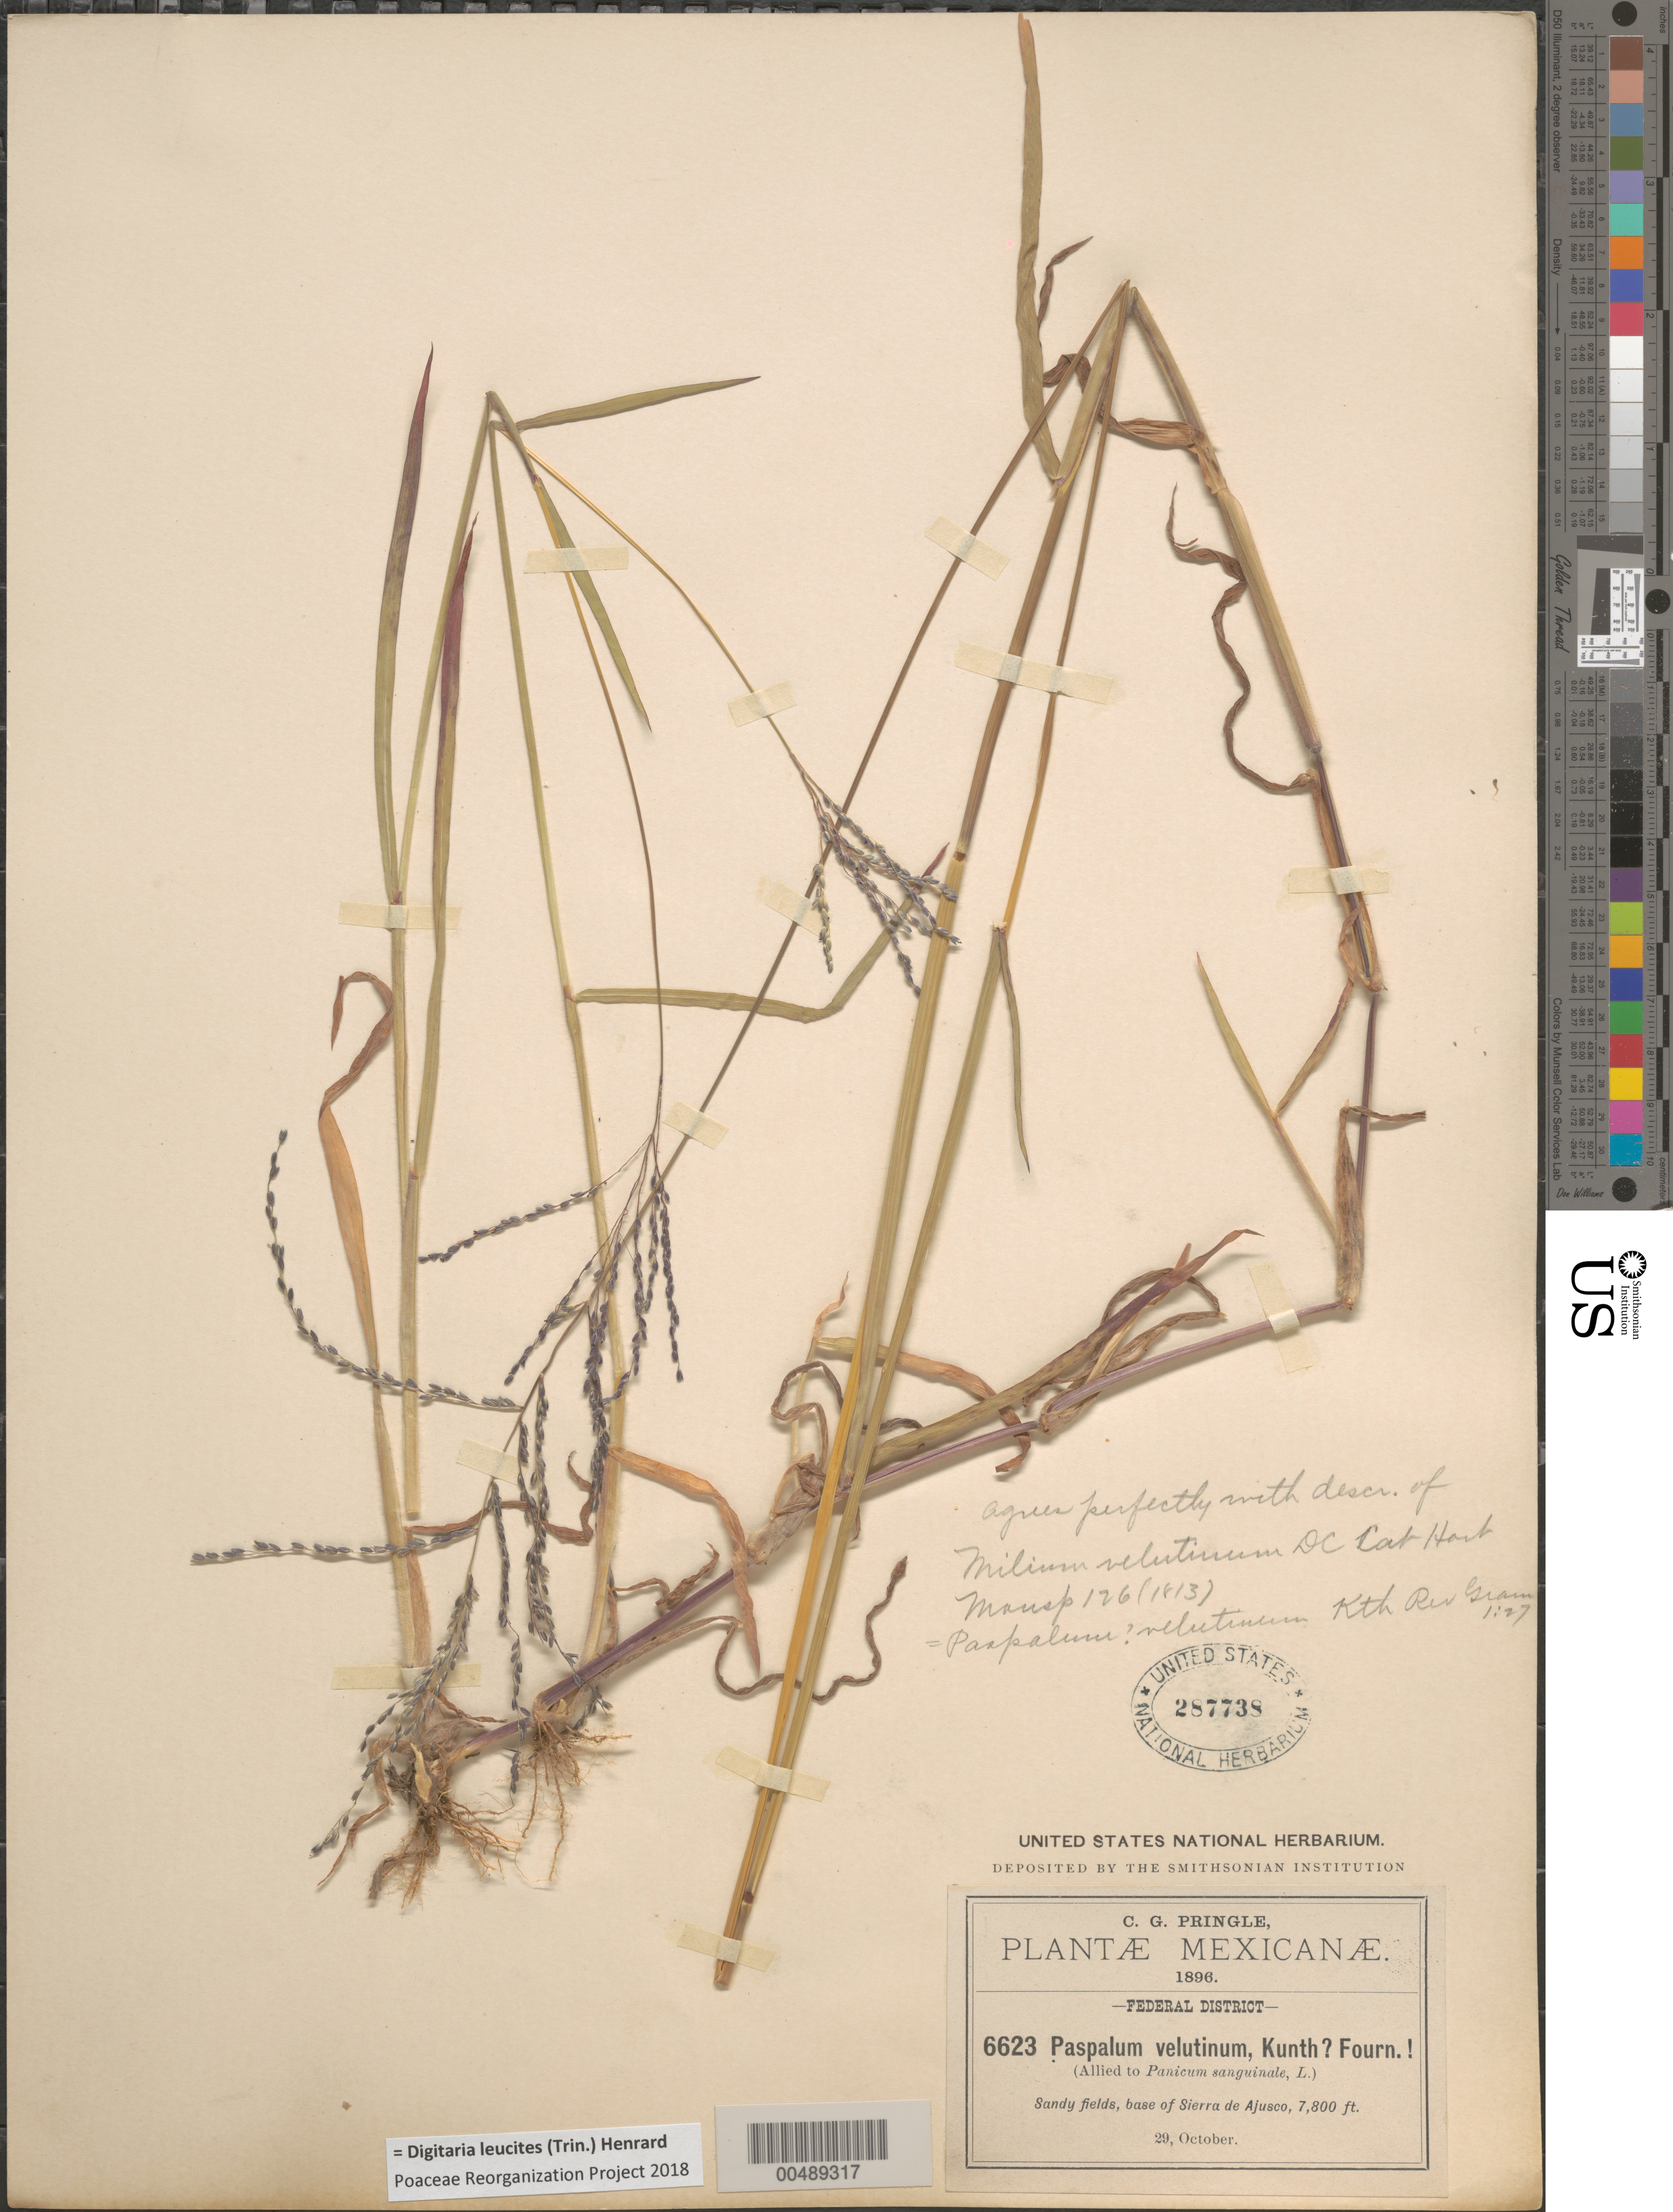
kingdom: Plantae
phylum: Tracheophyta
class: Liliopsida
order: Poales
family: Poaceae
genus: Digitaria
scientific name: Digitaria leucites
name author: (Trin.) Henr.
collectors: C. G. Pringle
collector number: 6623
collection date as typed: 29 Oct 1896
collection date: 1896-10-29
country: Mexico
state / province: Distrito Federal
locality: Base of Sierra de Ajusco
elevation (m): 2377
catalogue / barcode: US 287738